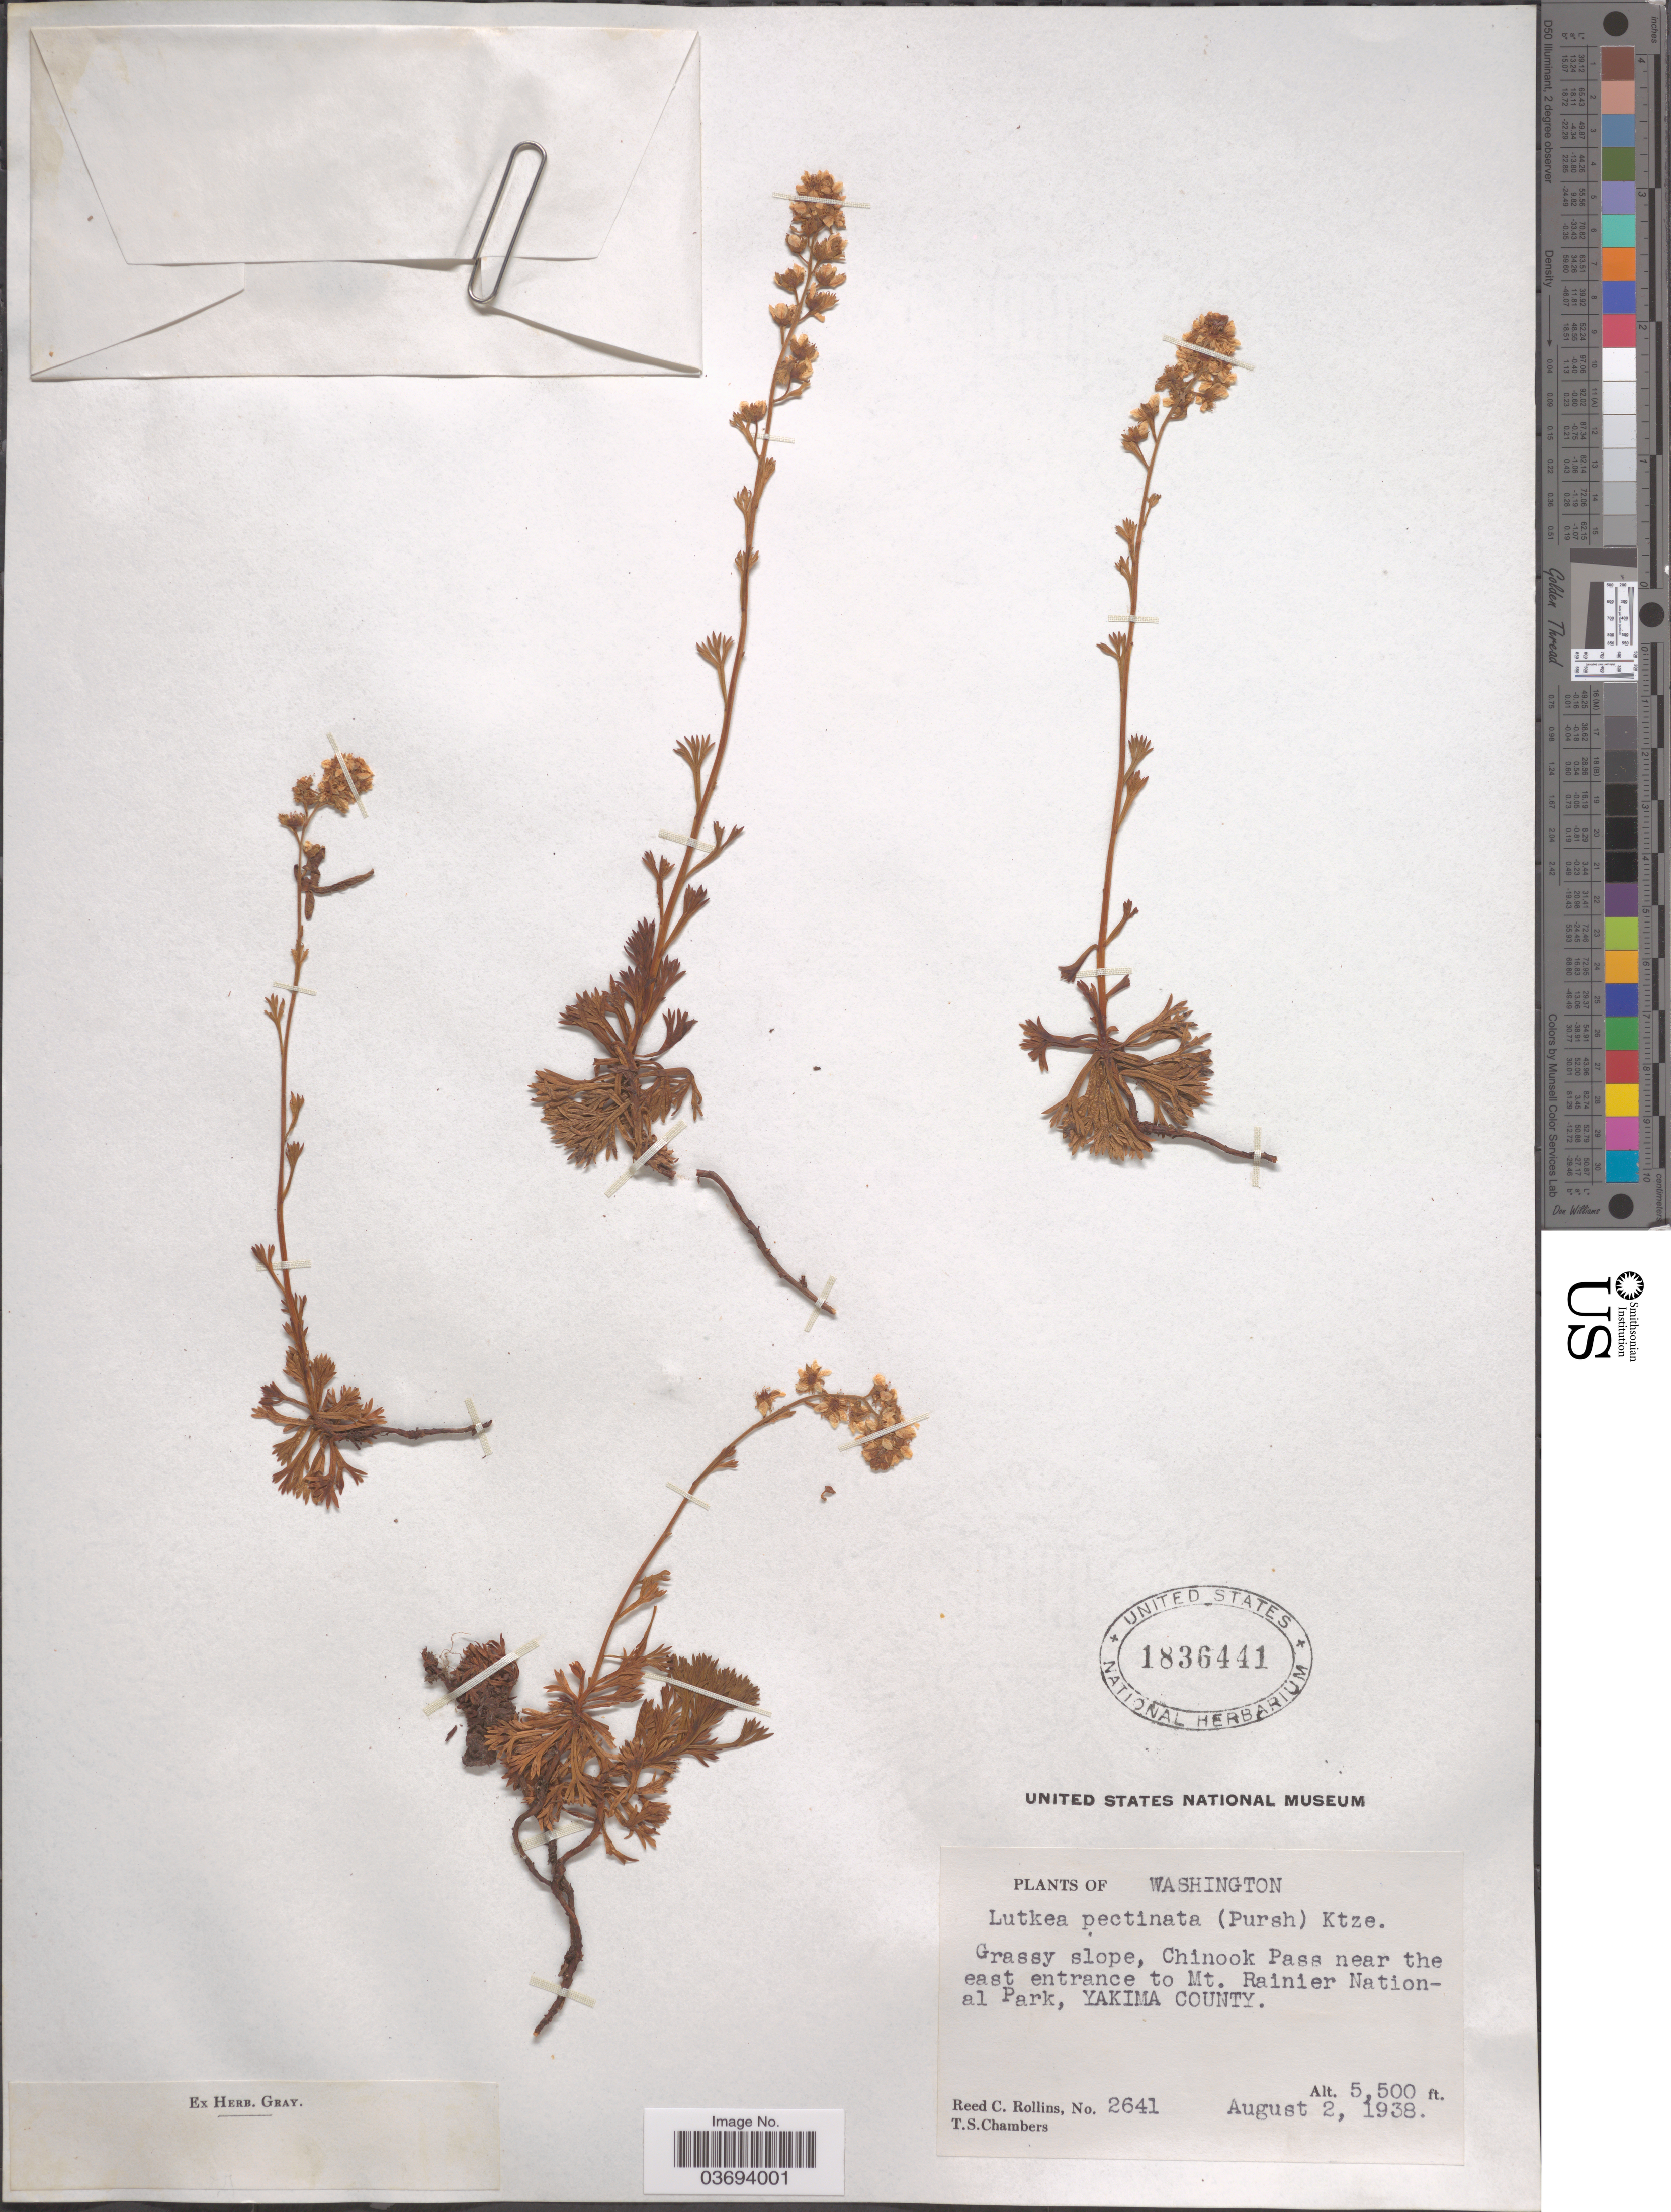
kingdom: Plantae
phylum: Tracheophyta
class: Magnoliopsida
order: Rosales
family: Rosaceae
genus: Luetkea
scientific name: Luetkea pectinata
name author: (Pursh) Kuntze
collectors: R. C. Rollins & T. Chambers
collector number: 2641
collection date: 1938-08-02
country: United States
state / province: Washington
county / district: Yakima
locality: Chinook Pass near the east entrance to Mt. Rainier National Park, Yakima County.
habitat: grassy slope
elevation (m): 1676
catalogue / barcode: US 1836441